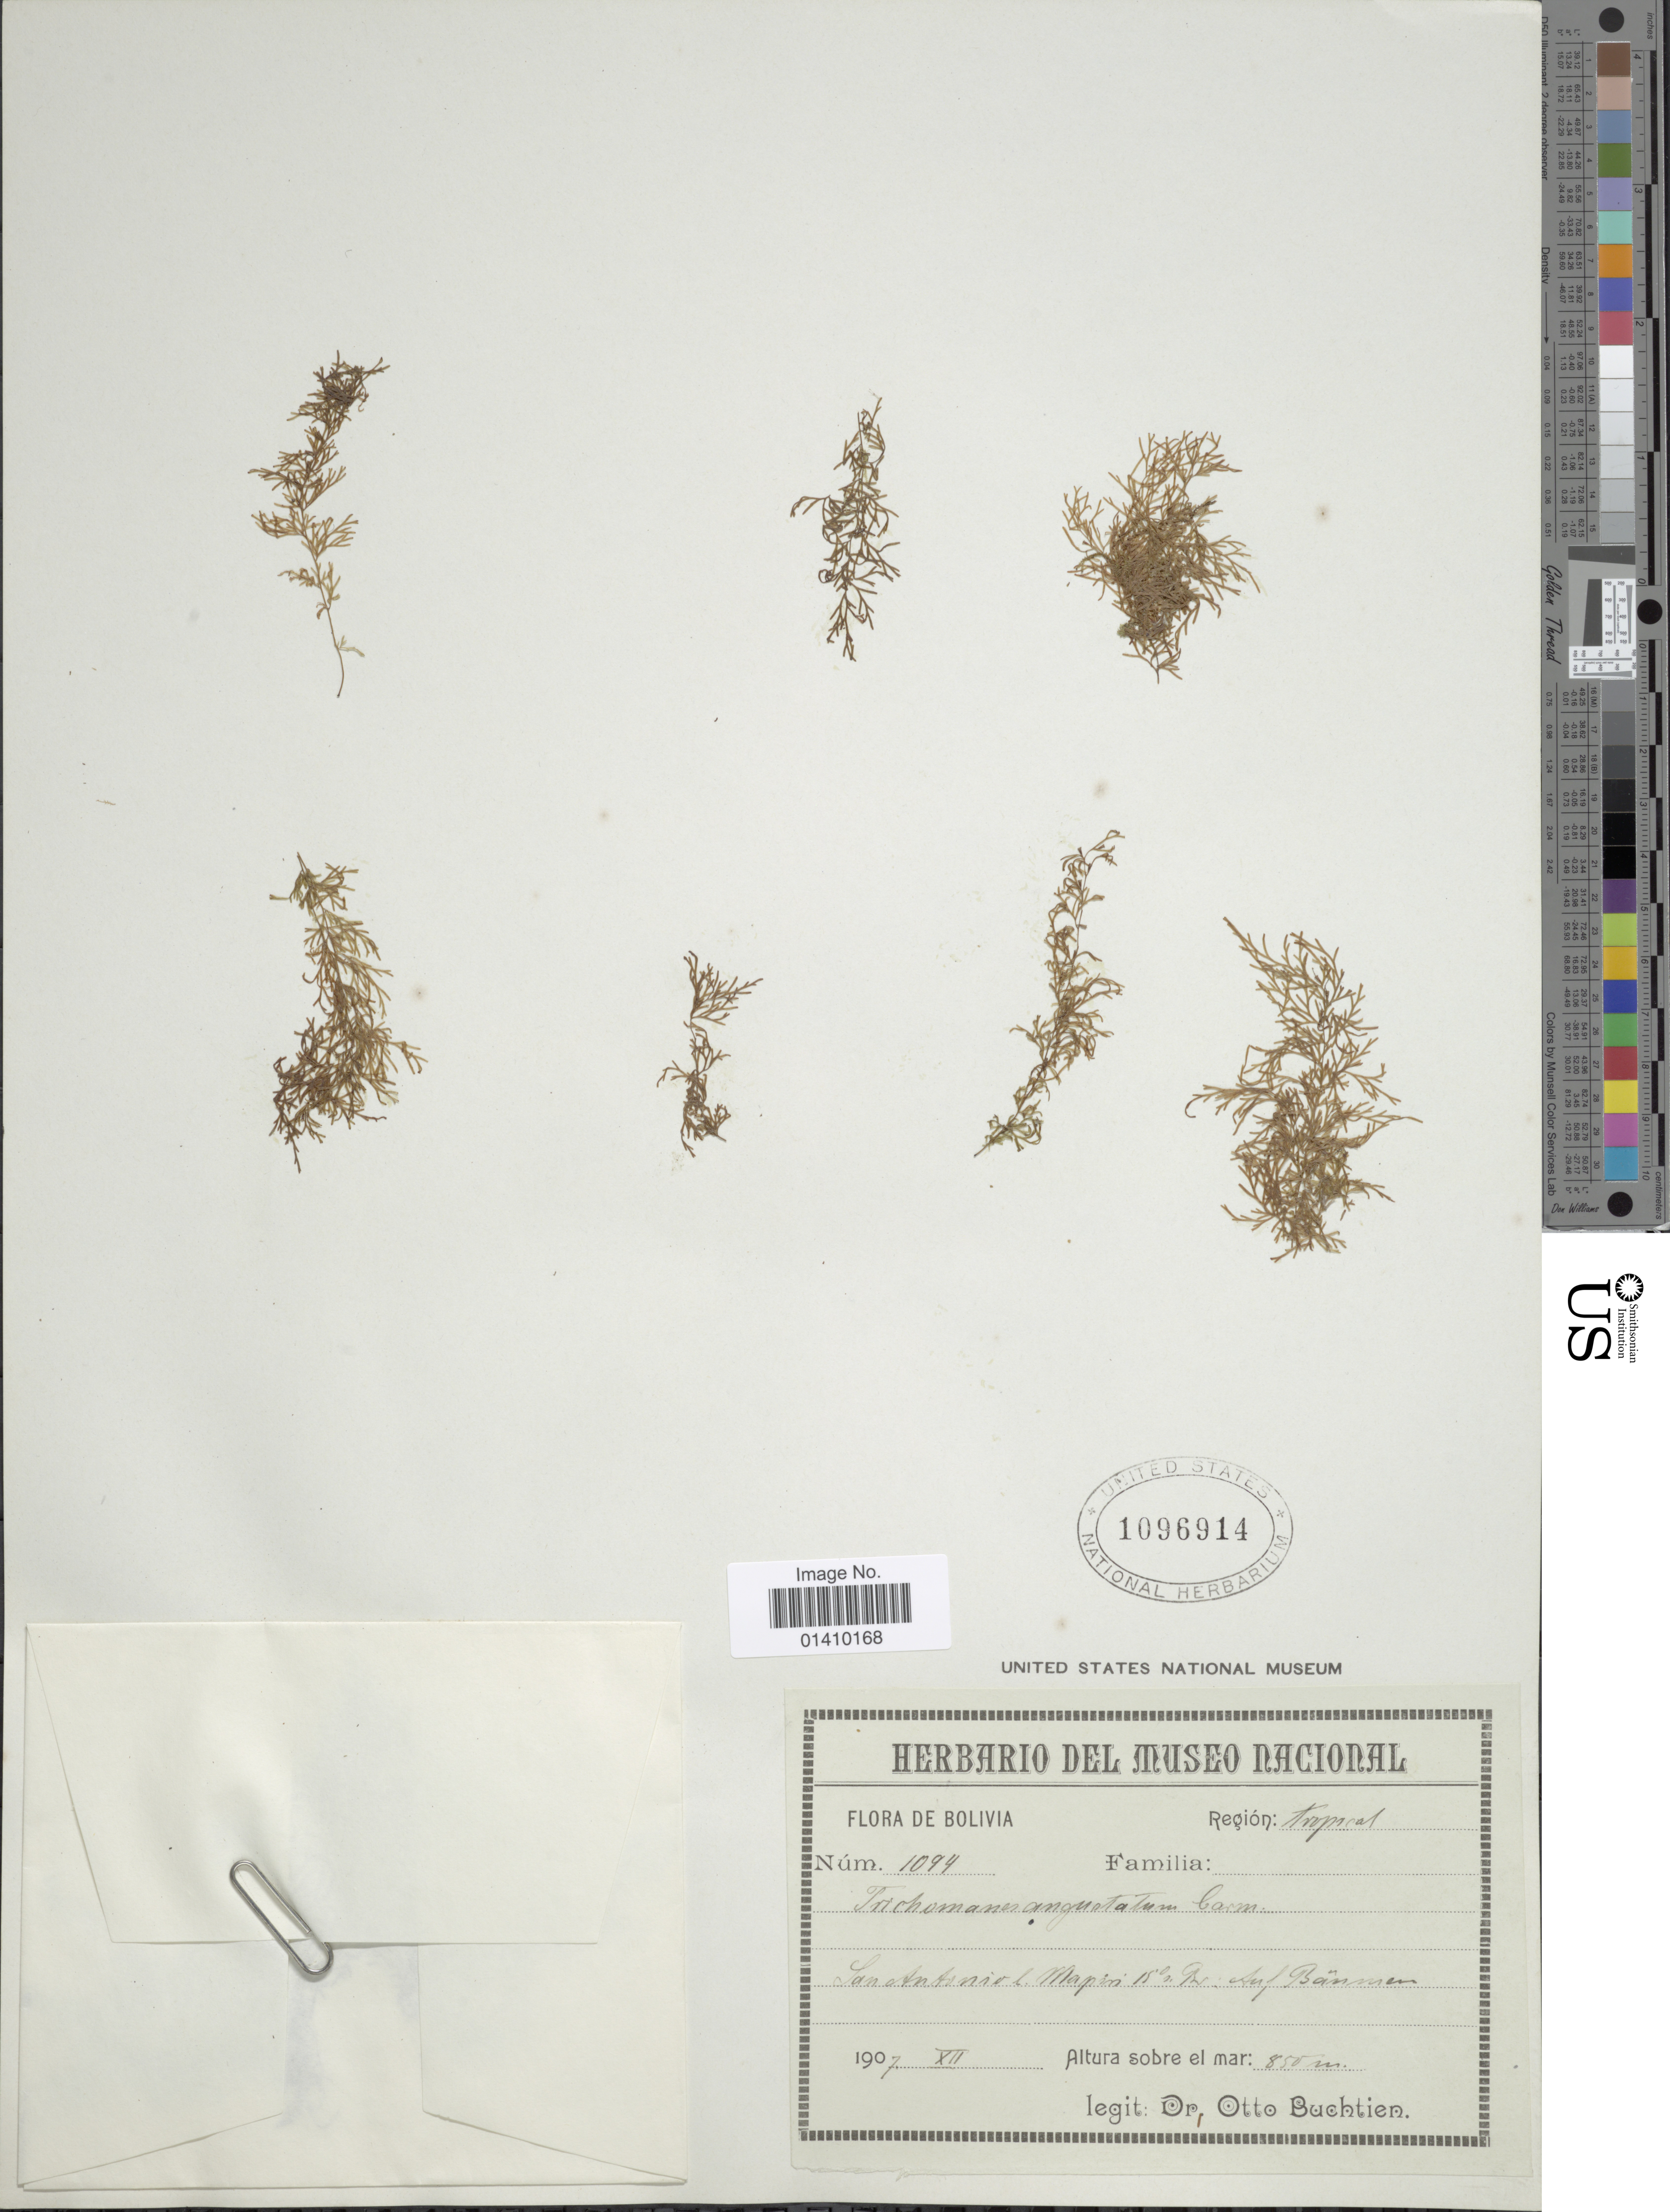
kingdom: Plantae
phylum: Tracheophyta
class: Polypodiopsida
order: Hymenophyllales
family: Hymenophyllaceae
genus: Polyphlebium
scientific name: Polyphlebium angustatum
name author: (Carmich.) Ebihara & Dubuisson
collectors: O. Buchtien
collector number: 1094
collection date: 1907-12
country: Bolivia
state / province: La Paz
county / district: Mapiri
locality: San Antonio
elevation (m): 850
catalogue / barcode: US 1096914